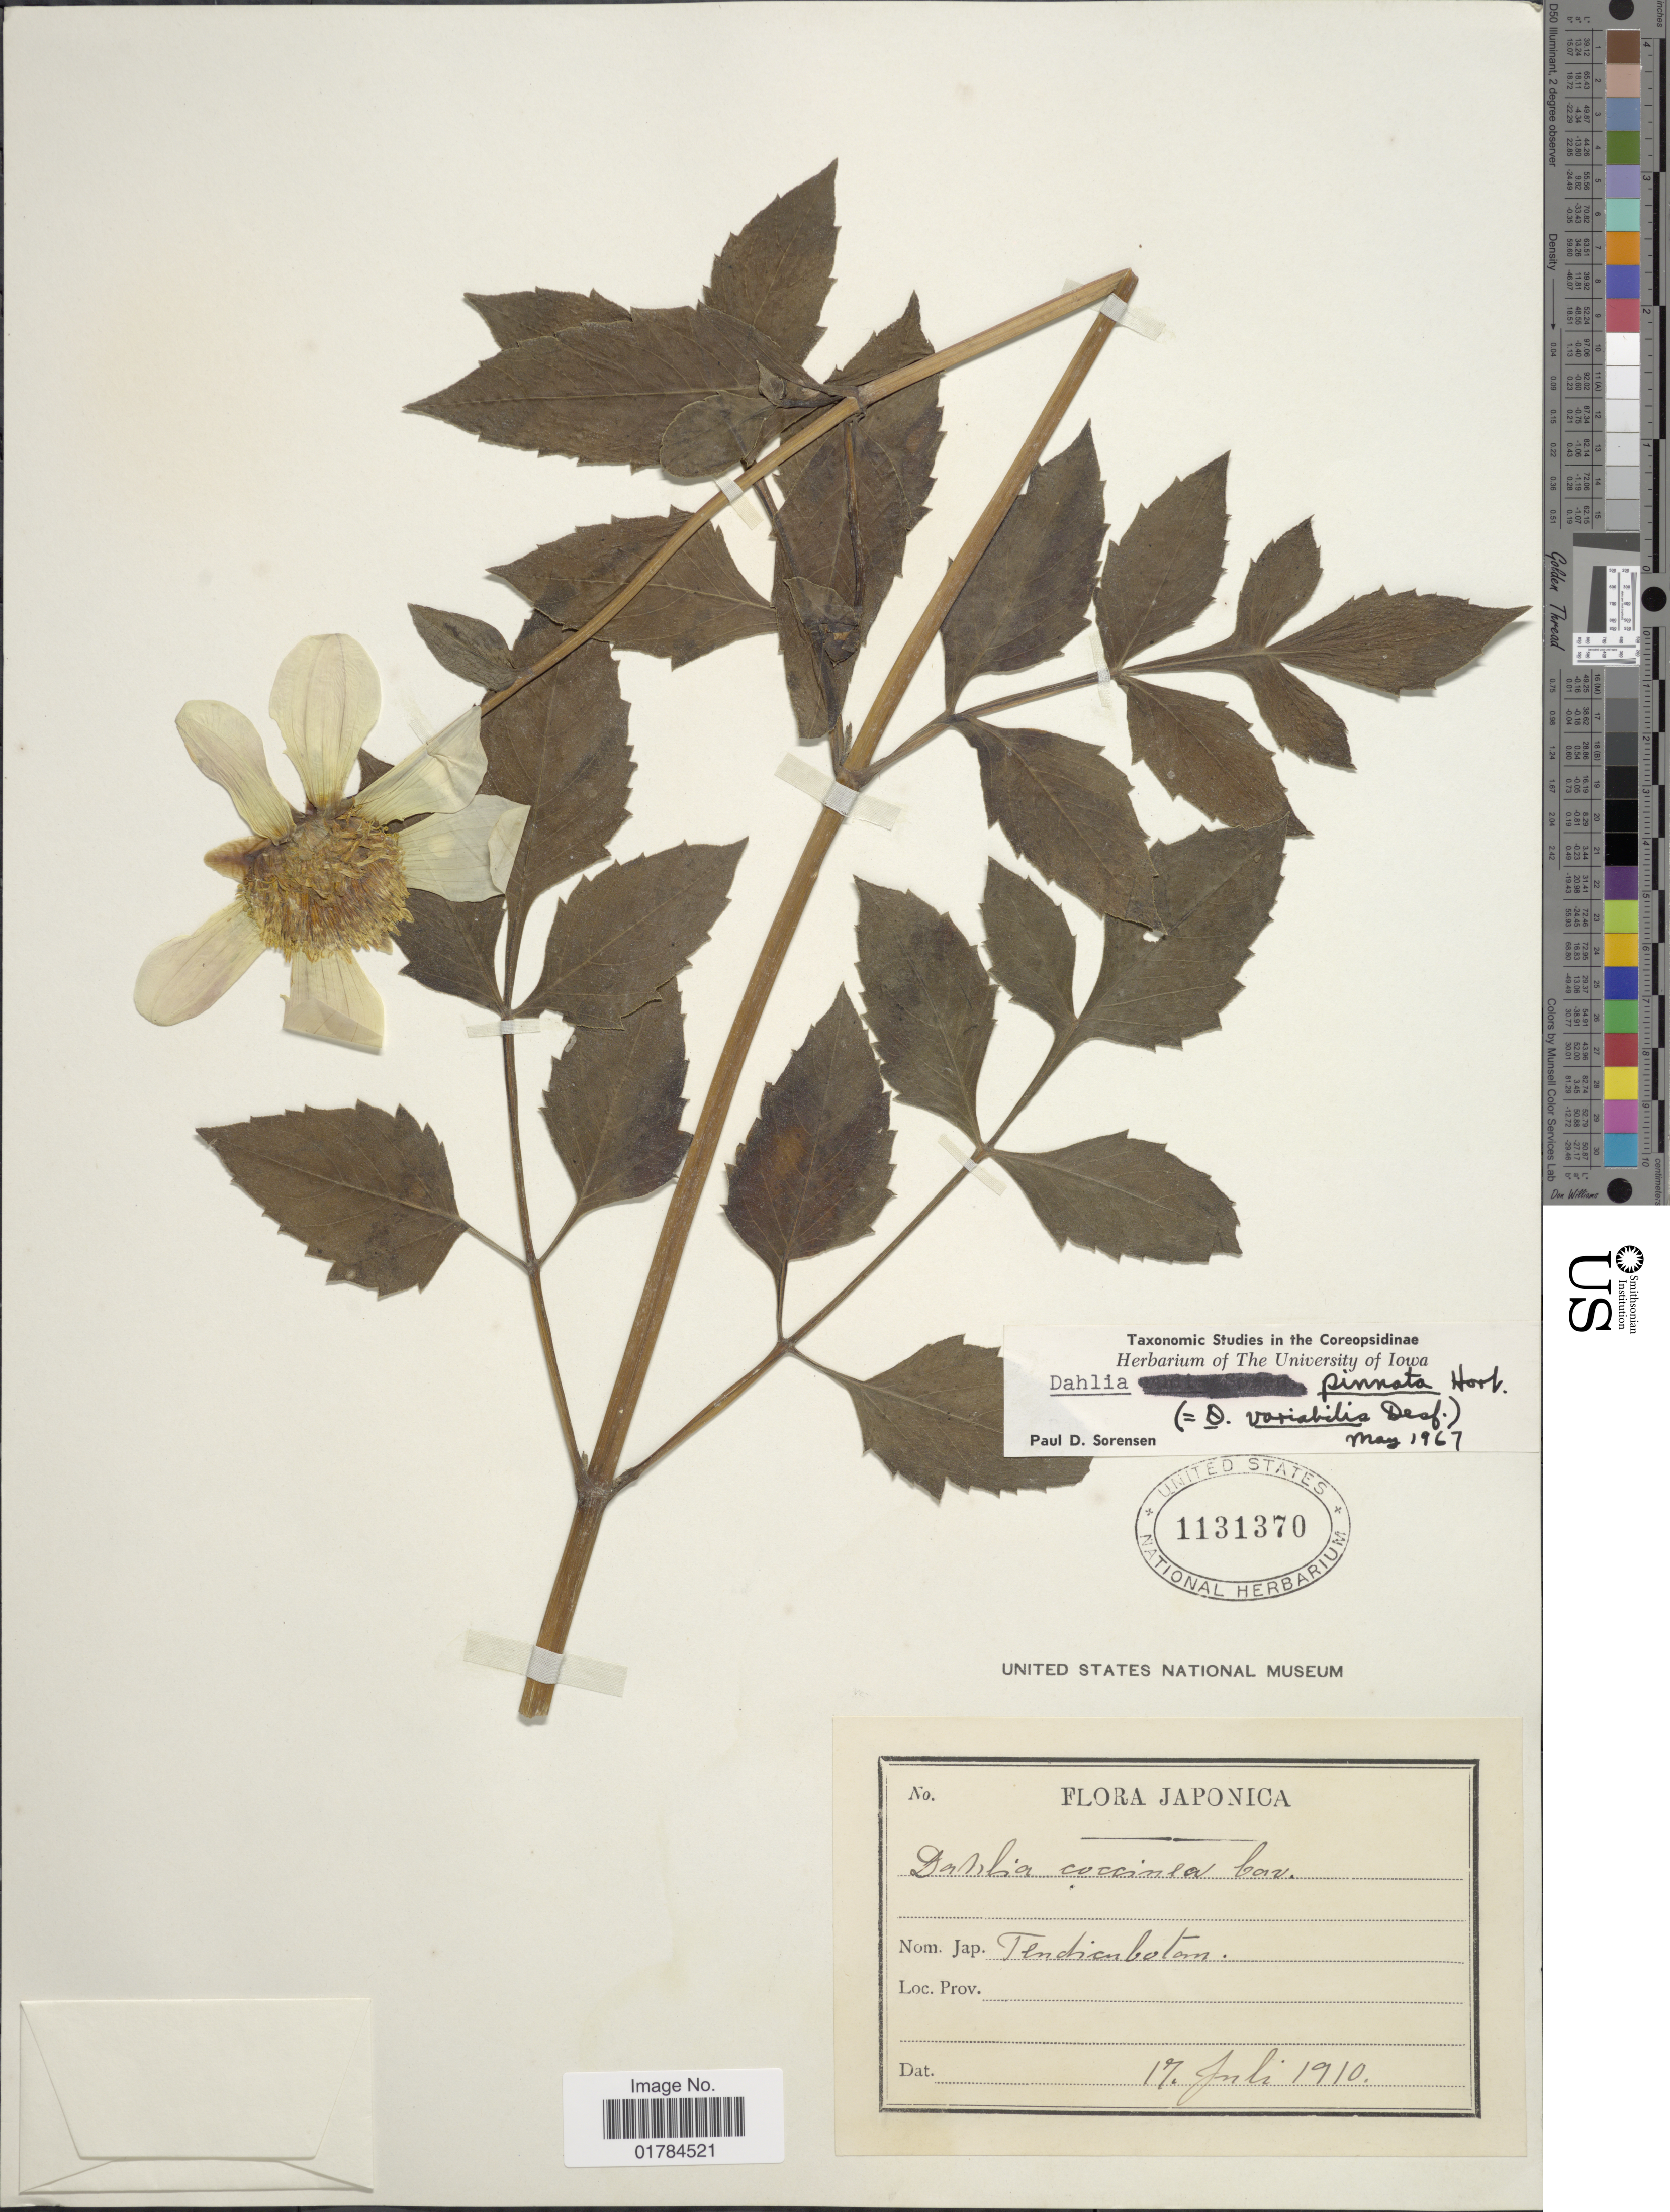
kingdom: Plantae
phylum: Tracheophyta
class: Magnoliopsida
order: Asterales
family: Asteraceae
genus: Dahlia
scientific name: Dahlia pinnata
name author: Cav.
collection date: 1910-07-17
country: Japan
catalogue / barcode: US 1131370